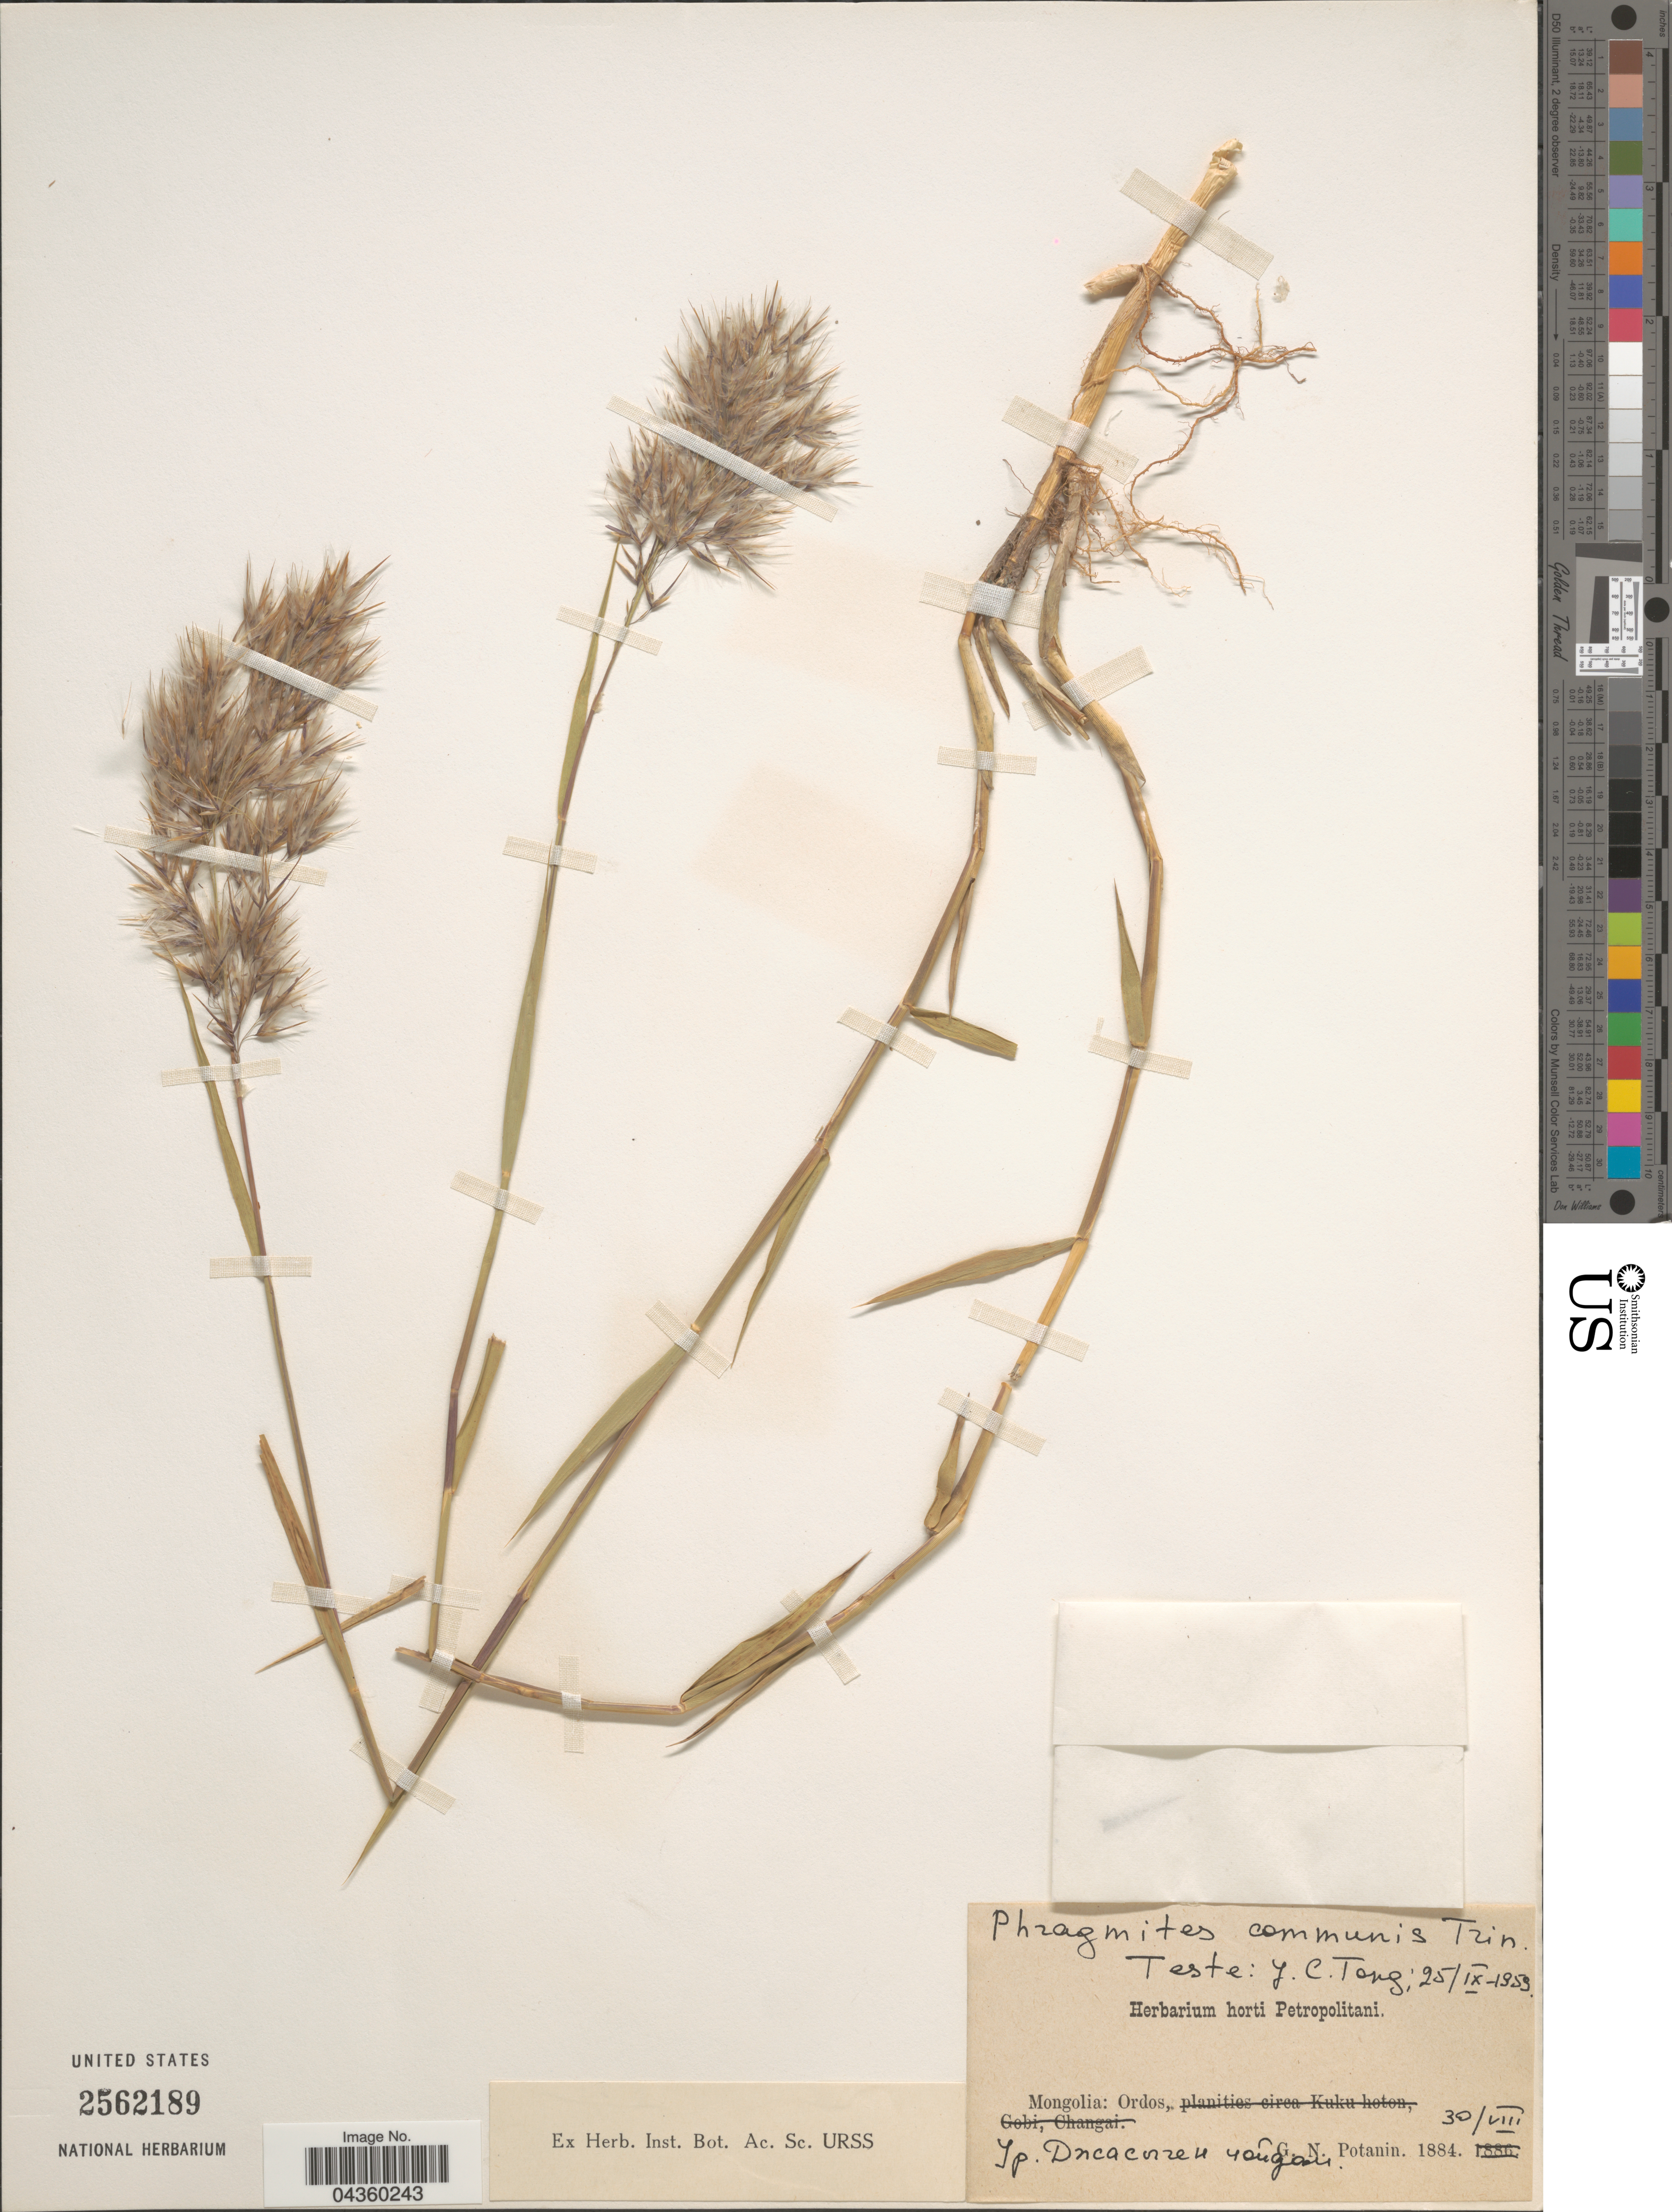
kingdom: Plantae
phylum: Tracheophyta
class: Liliopsida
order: Poales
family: Poaceae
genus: Phragmites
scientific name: Phragmites australis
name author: (Cav.) Trin. ex Steud.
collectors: G. Potanin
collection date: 1884-08-30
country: Mongolia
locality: Ordos.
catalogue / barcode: US 2562189